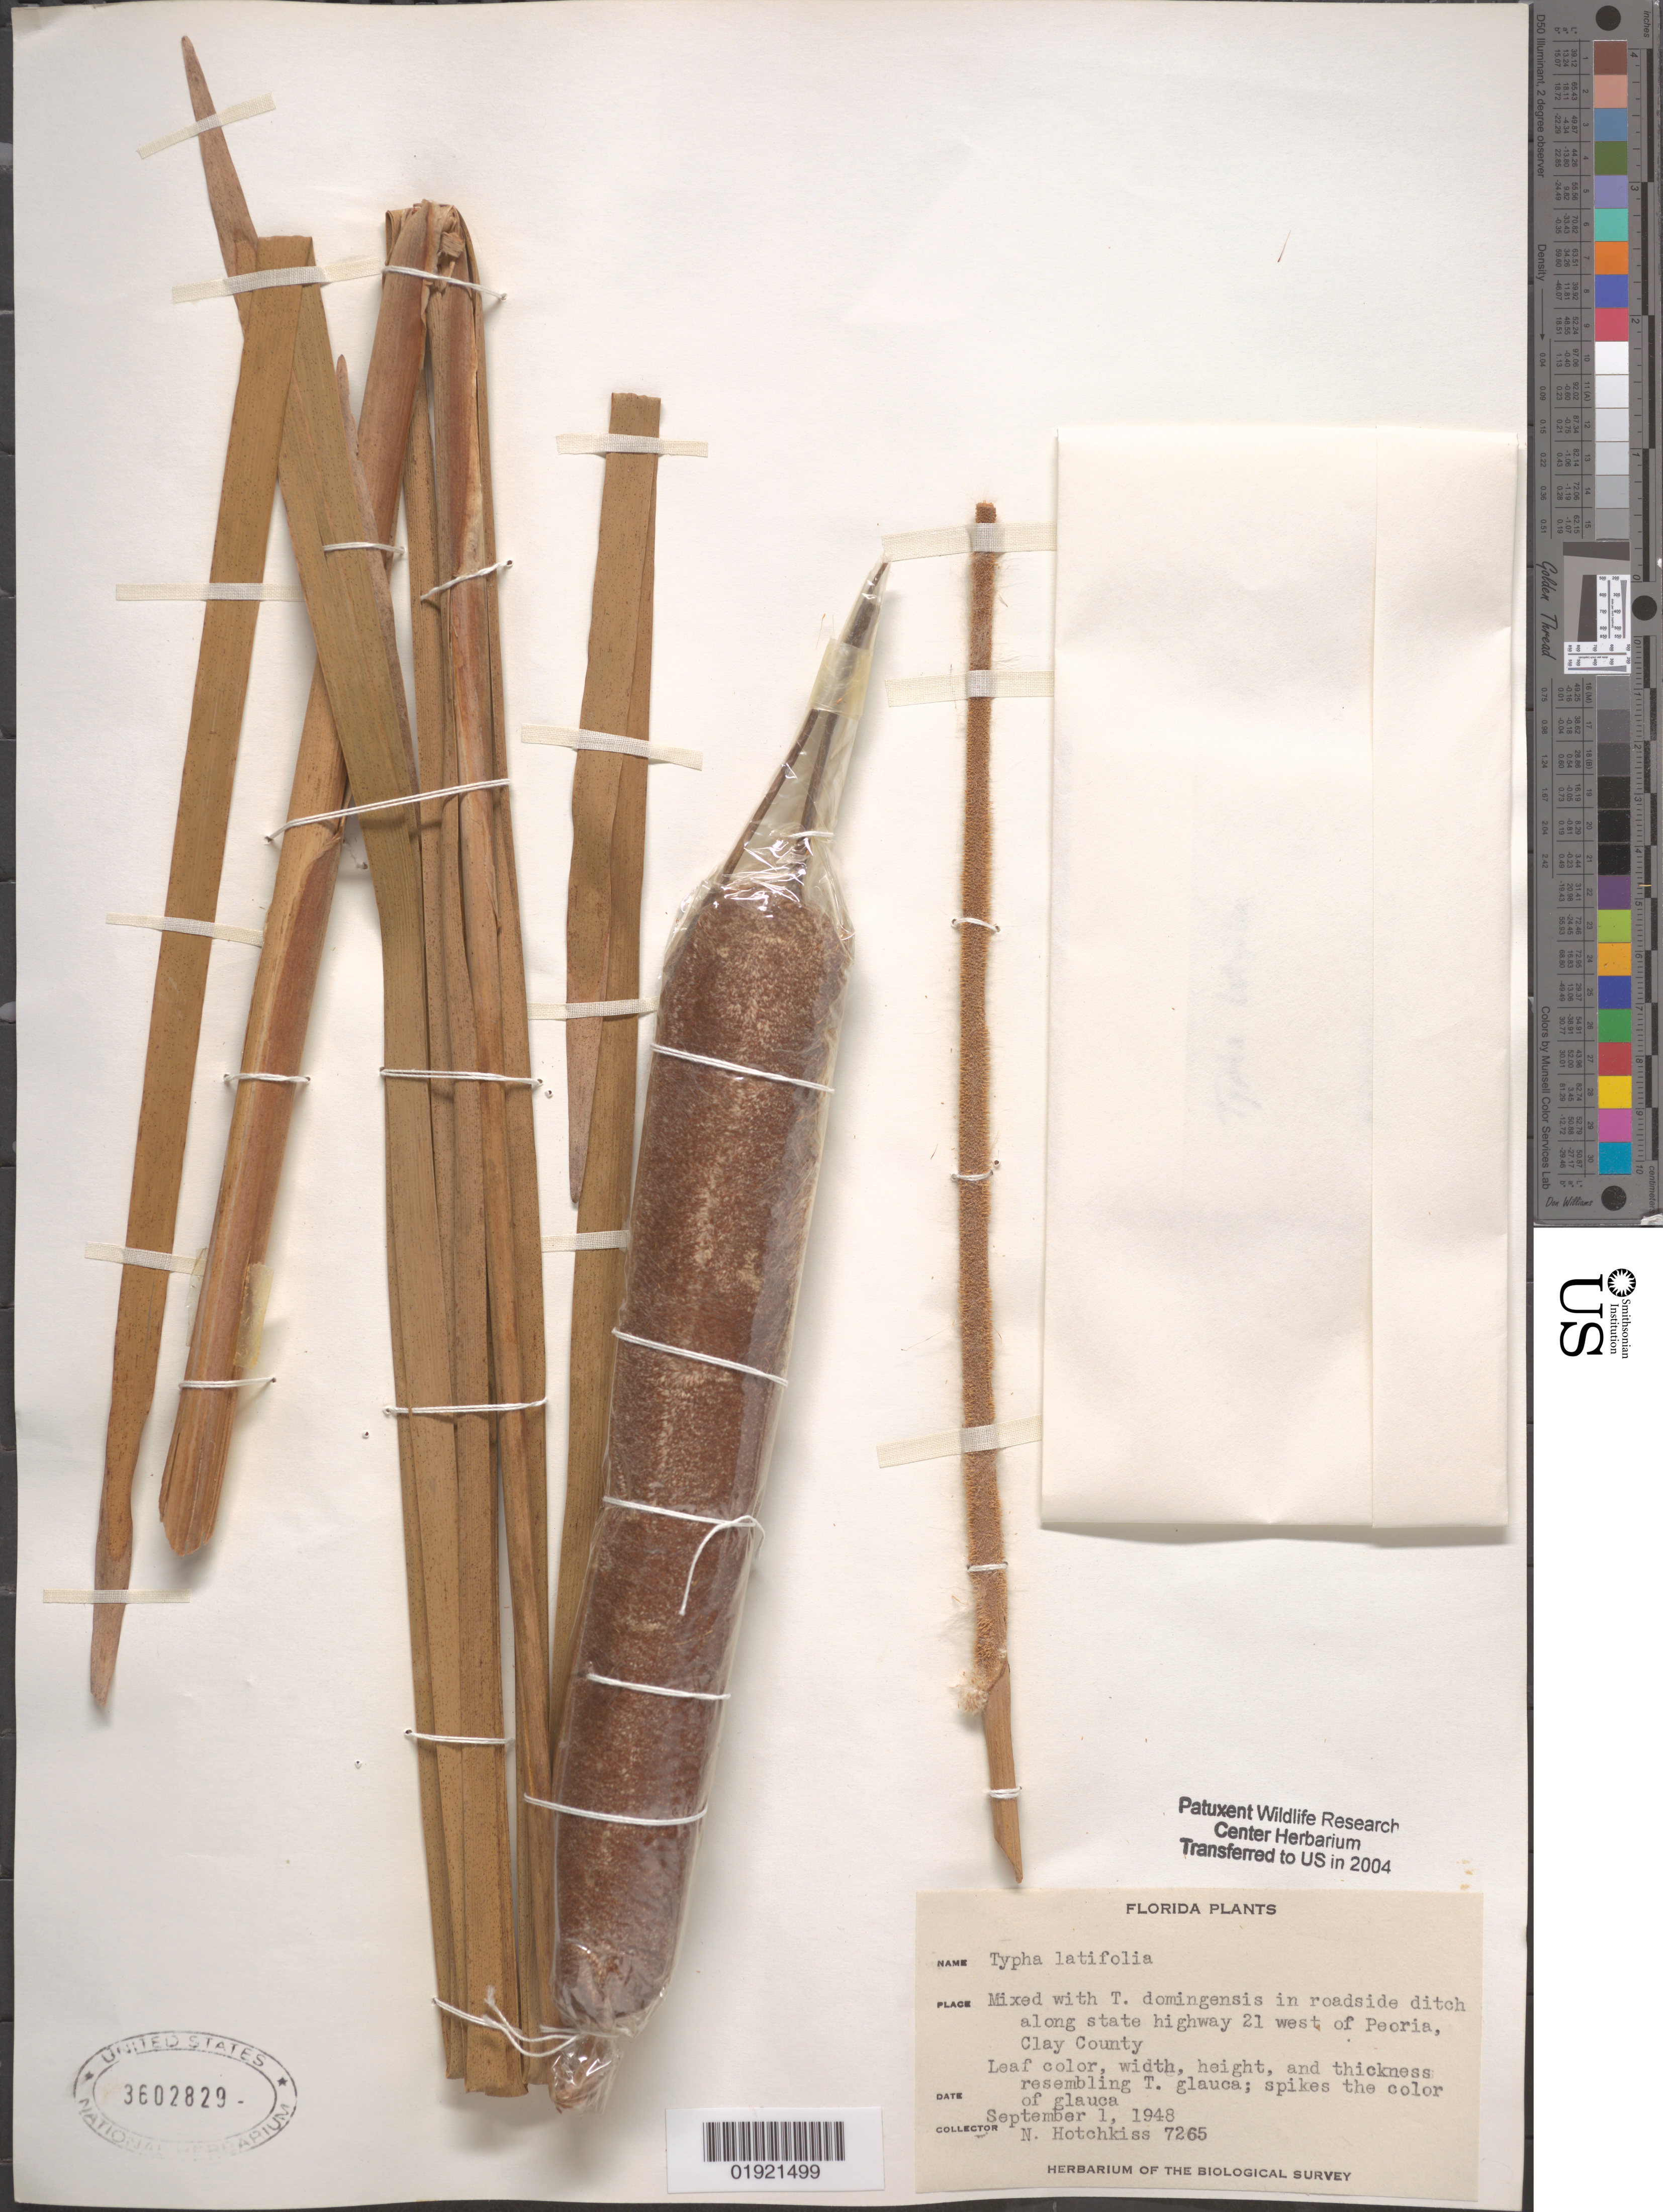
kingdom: Plantae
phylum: Tracheophyta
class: Liliopsida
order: Poales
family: Typhaceae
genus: Typha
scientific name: Typha latifolia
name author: L.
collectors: N. Hotchkiss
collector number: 7265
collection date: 1948-09-01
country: United States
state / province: Florida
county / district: Clay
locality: Roadside ditch along state highway 21 west of Peoria.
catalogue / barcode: US 3602829